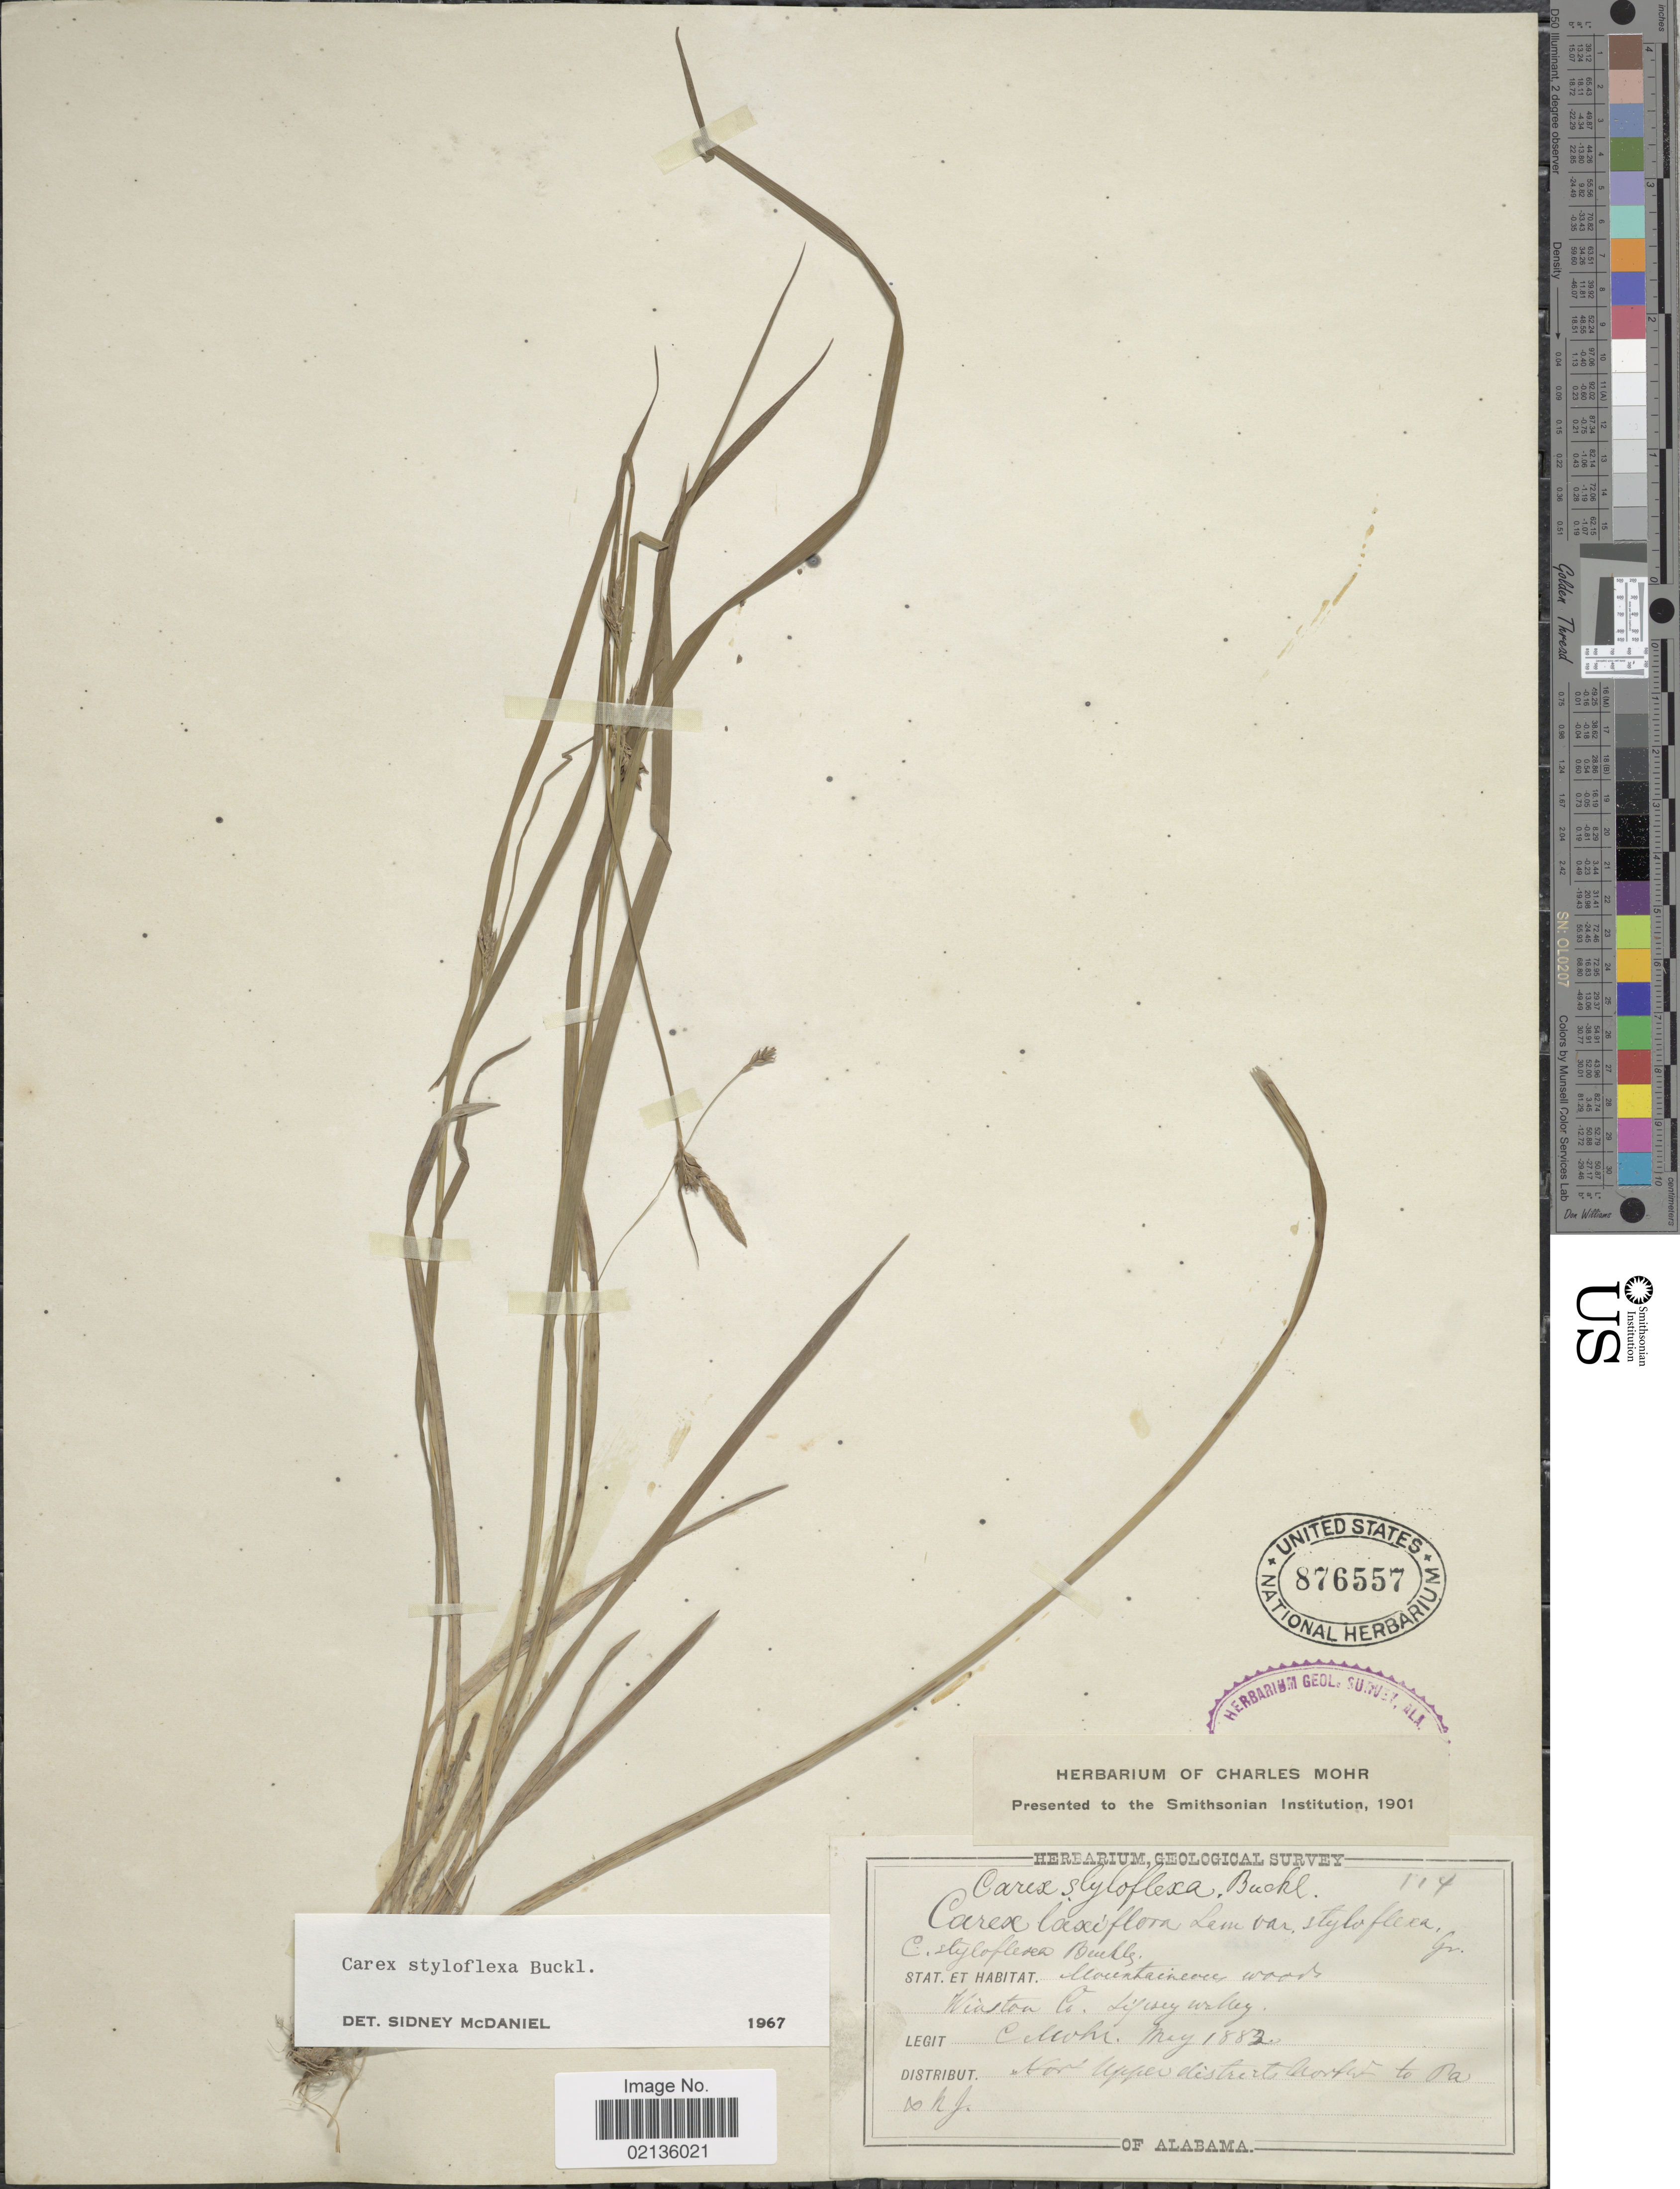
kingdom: Plantae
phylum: Tracheophyta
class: Liliopsida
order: Poales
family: Cyperaceae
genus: Carex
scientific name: Carex styloflexa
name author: Buckley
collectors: C. T. Mohr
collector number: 114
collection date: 1883-05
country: United States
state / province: Pennsylvania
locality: Winston Co., Upper Districts Lipsey Valley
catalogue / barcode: US 876557